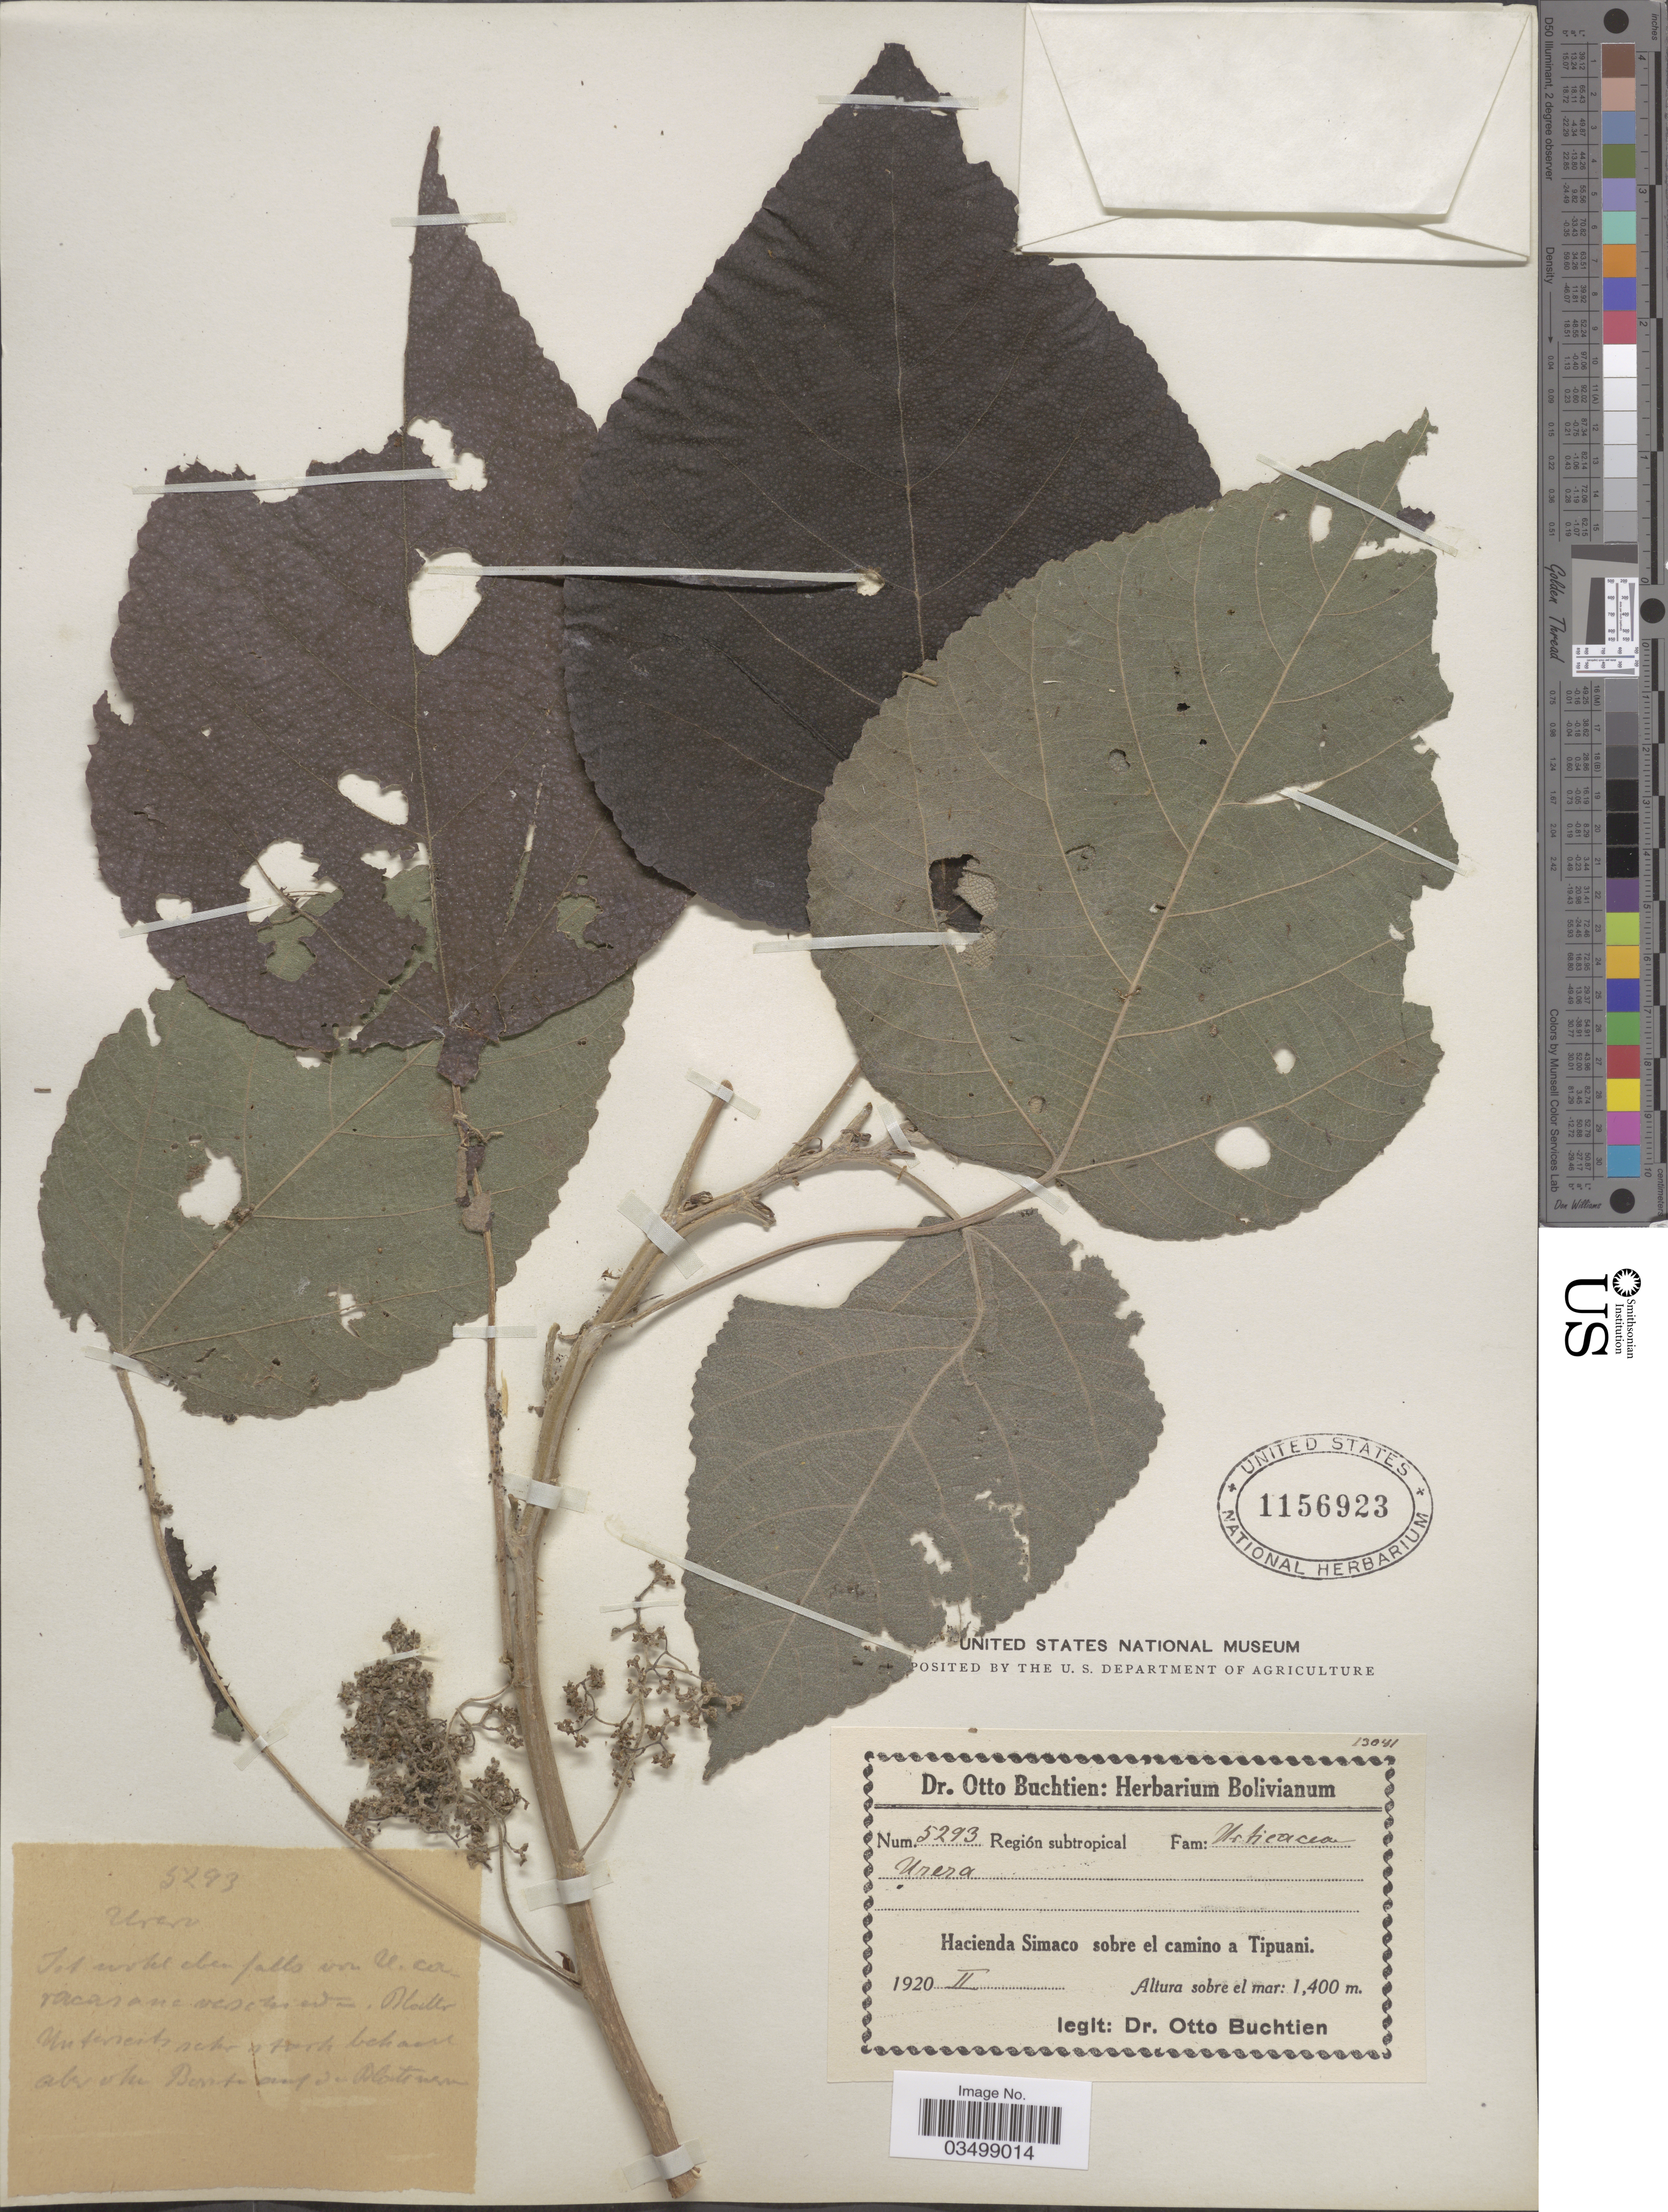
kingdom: Plantae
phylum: Tracheophyta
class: Magnoliopsida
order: Rosales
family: Urticaceae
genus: Urera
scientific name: Urera caracasana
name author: (Jacq.) Gaudich. ex Griseb.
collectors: O. Buchtien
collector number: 5293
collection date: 1920-02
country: Bolivia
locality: Región subtropical. Hacienda Simaco sobre el camino a Tipuani.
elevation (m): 1400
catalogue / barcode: US 1156923